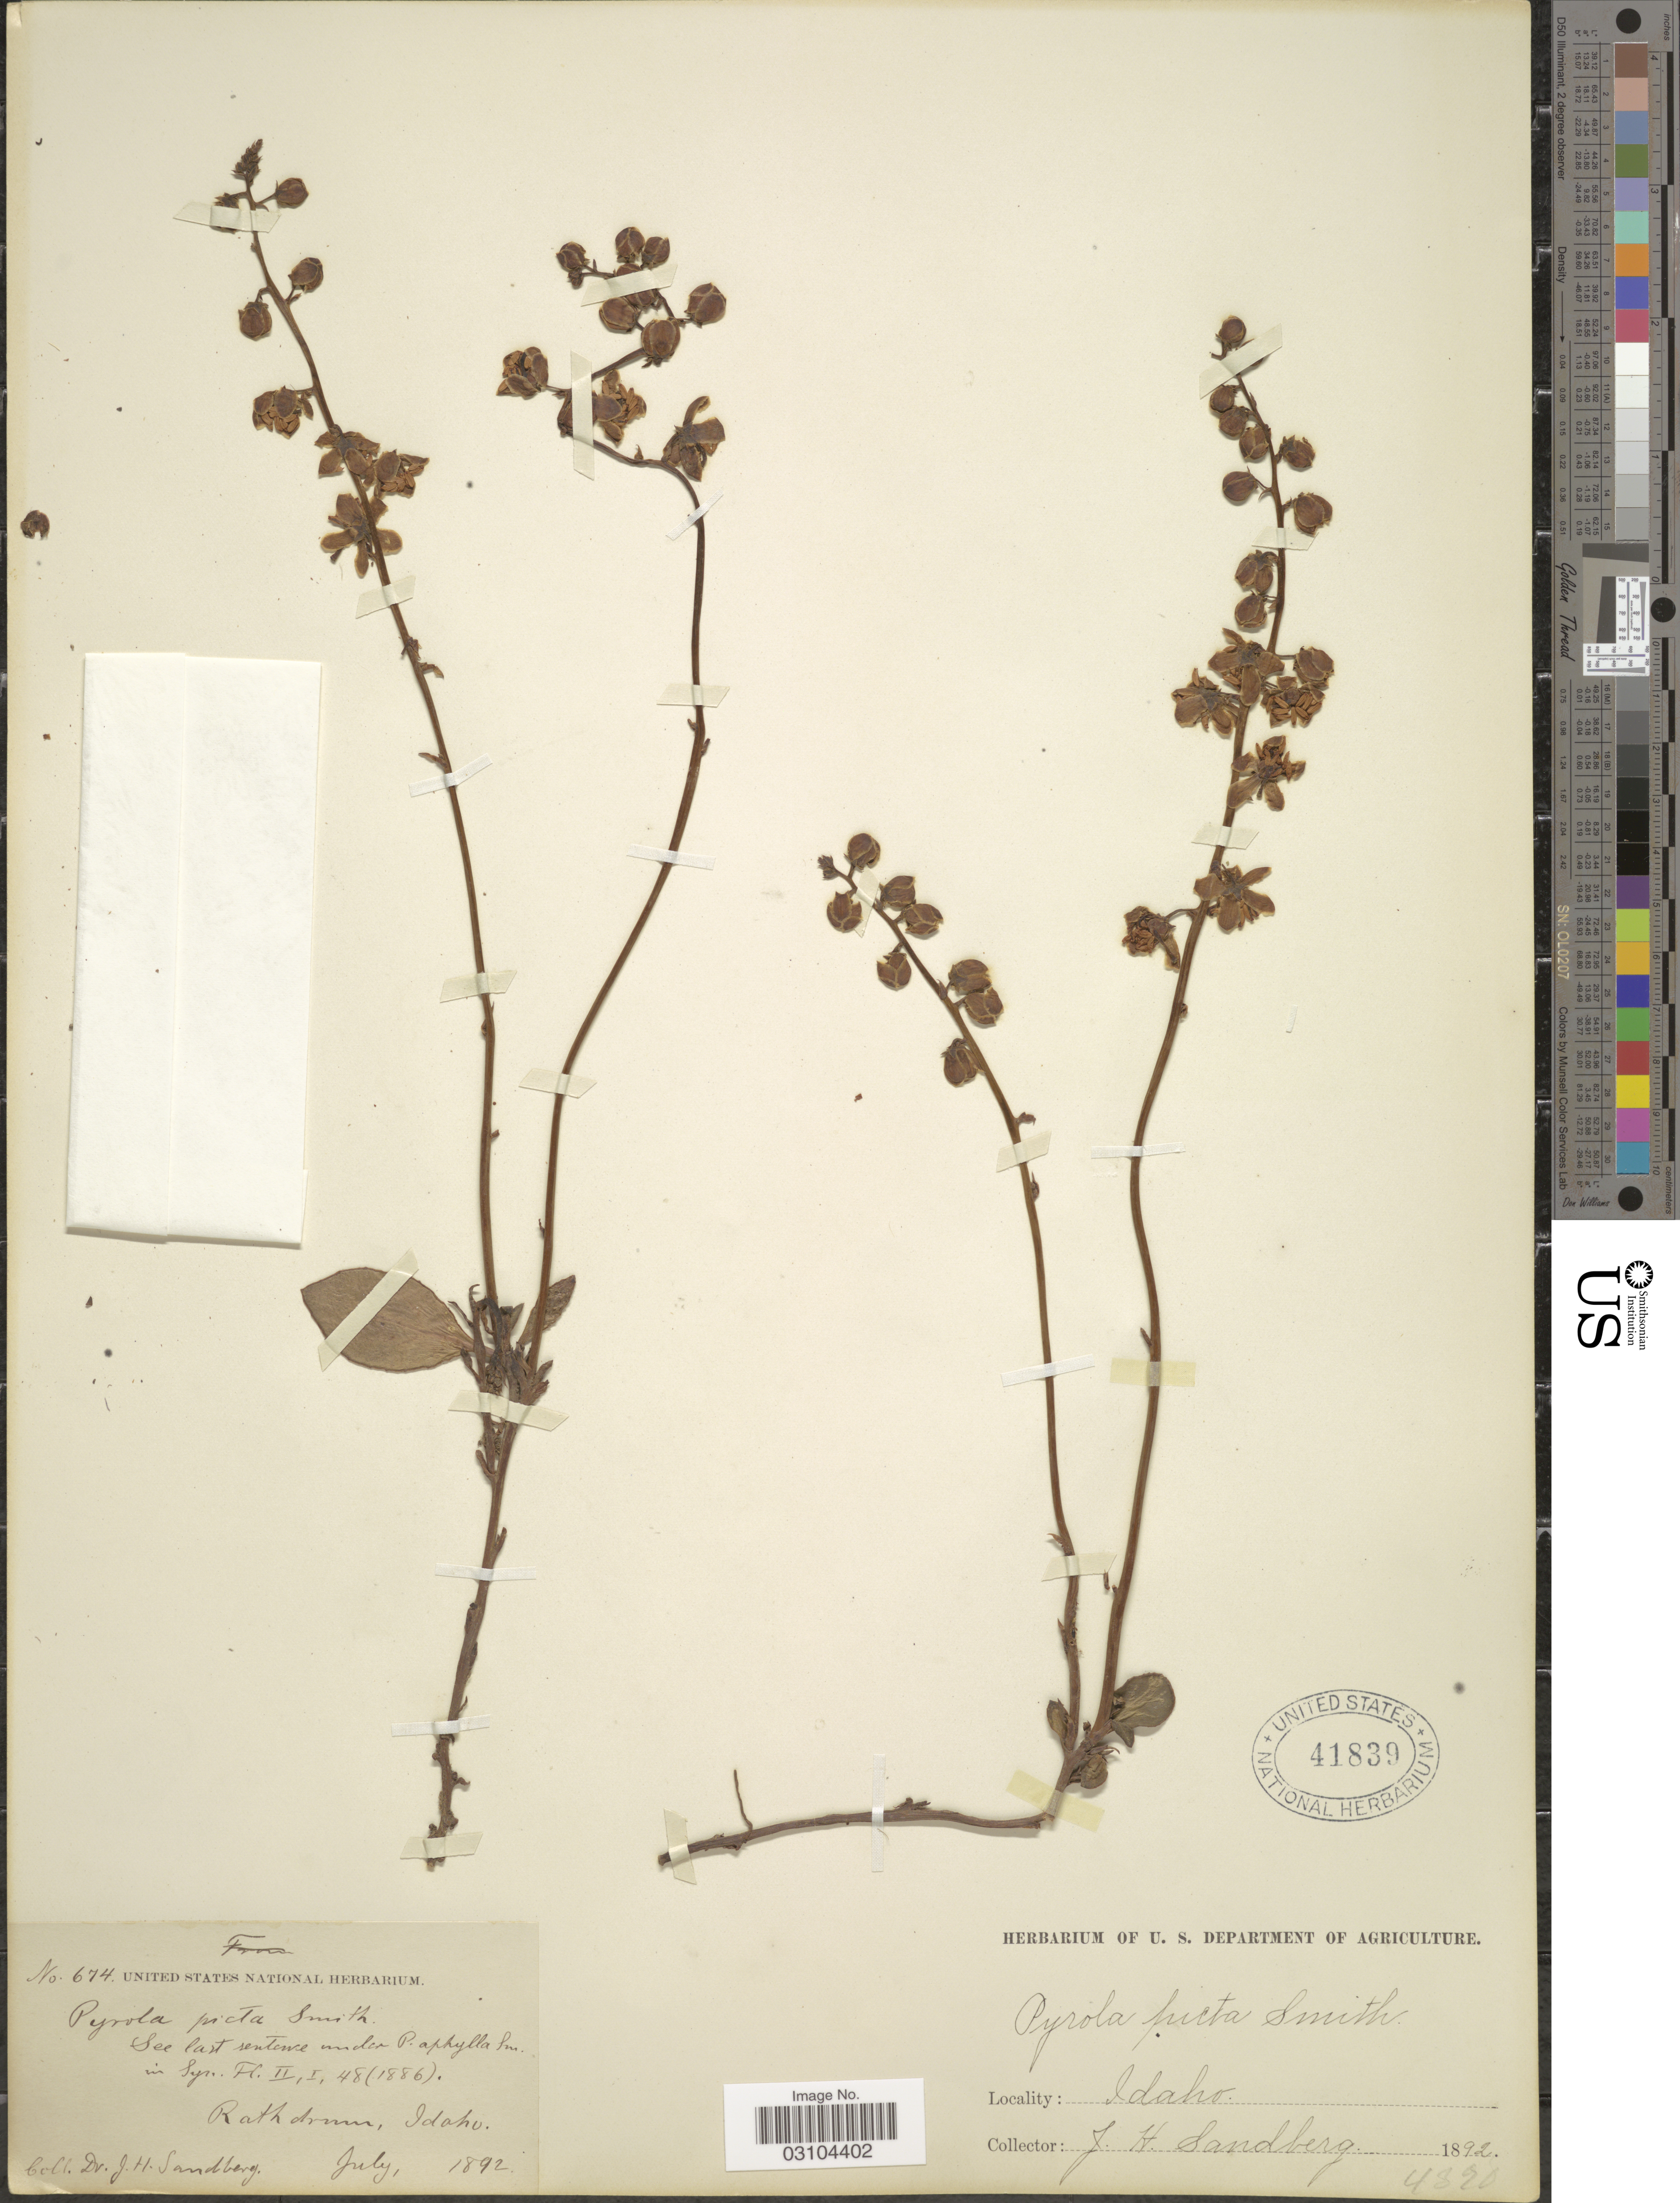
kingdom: Plantae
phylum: Tracheophyta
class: Magnoliopsida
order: Ericales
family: Ericaceae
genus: Pyrola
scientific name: Pyrola picta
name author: Sm. in Rees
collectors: J. H. Sandberg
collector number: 674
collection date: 1892-07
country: United States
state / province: Idaho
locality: Rathdrum.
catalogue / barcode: US 41839